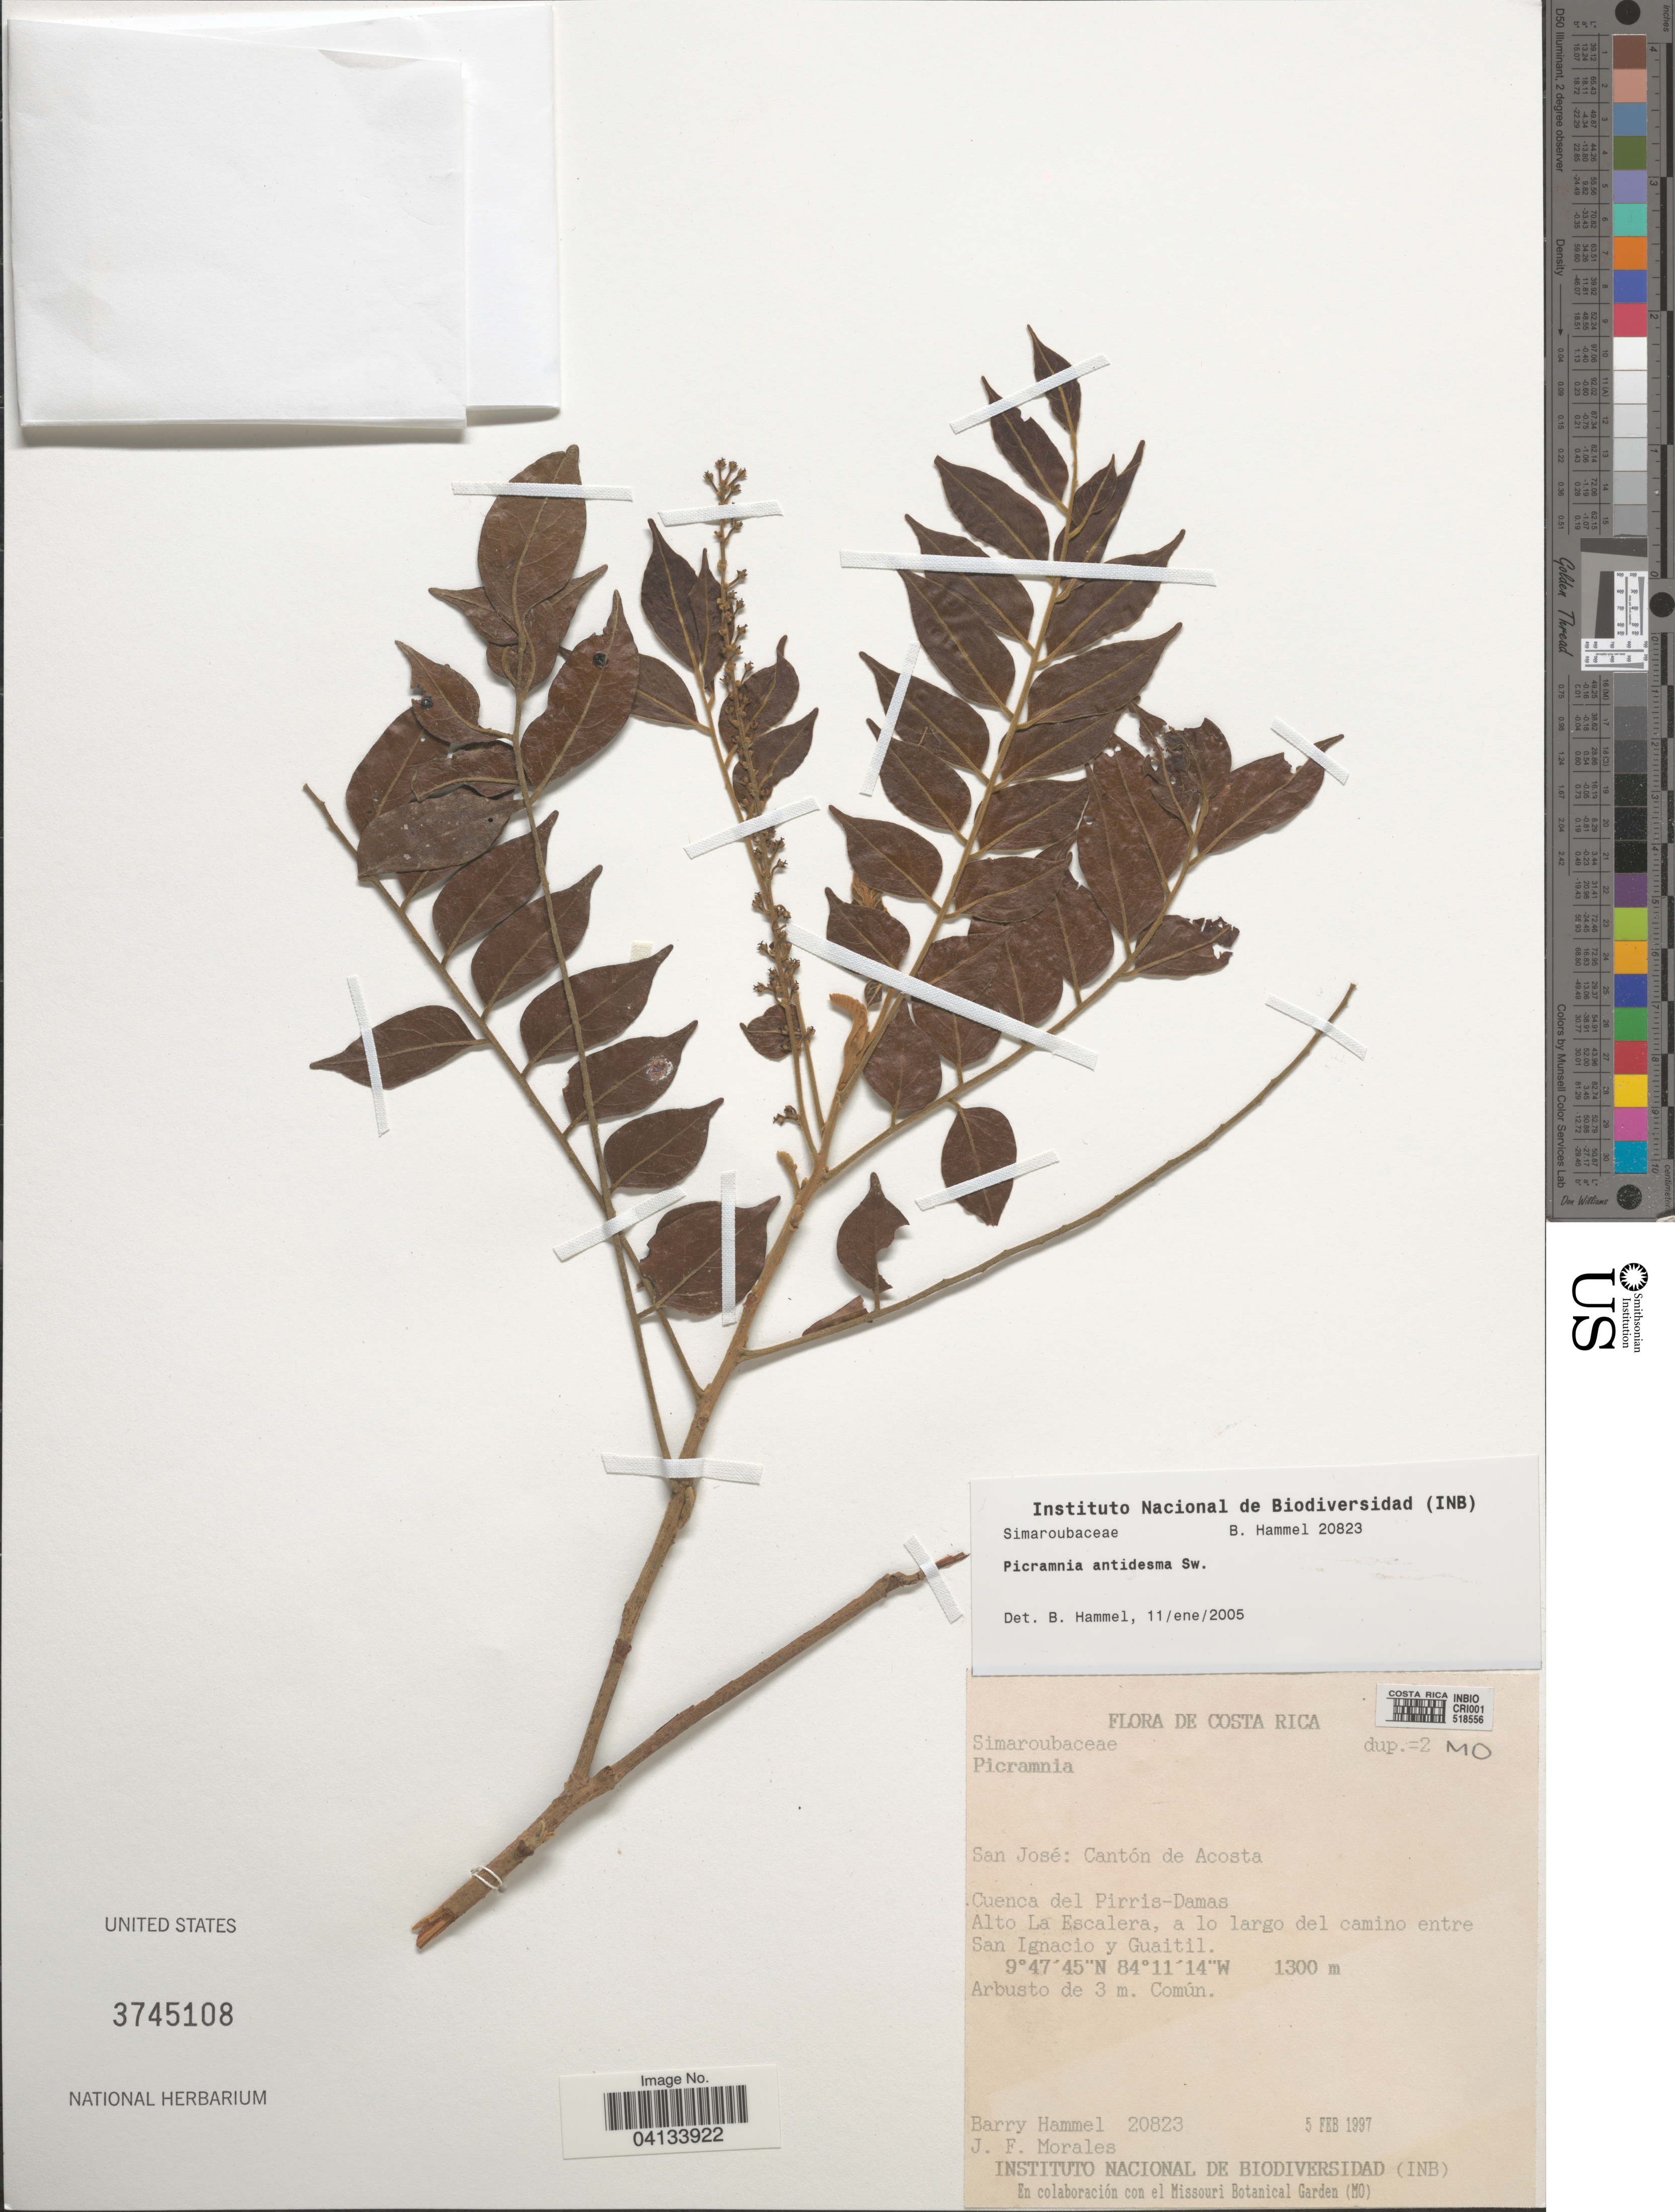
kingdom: Plantae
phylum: Tracheophyta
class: Magnoliopsida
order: Picramniales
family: Picramniaceae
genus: Picramnia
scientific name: Picramnia antidesma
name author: Sw.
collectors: B. Hammel & J. Morales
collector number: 20823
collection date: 1997-02-05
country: Costa Rica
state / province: San José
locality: Cantón de Acosta. Cuenca del Pirris-Damas. Alto La Escalera, a lo largo del camino entre San Ignacio y Guaitil.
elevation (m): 1300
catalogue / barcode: US 3745108